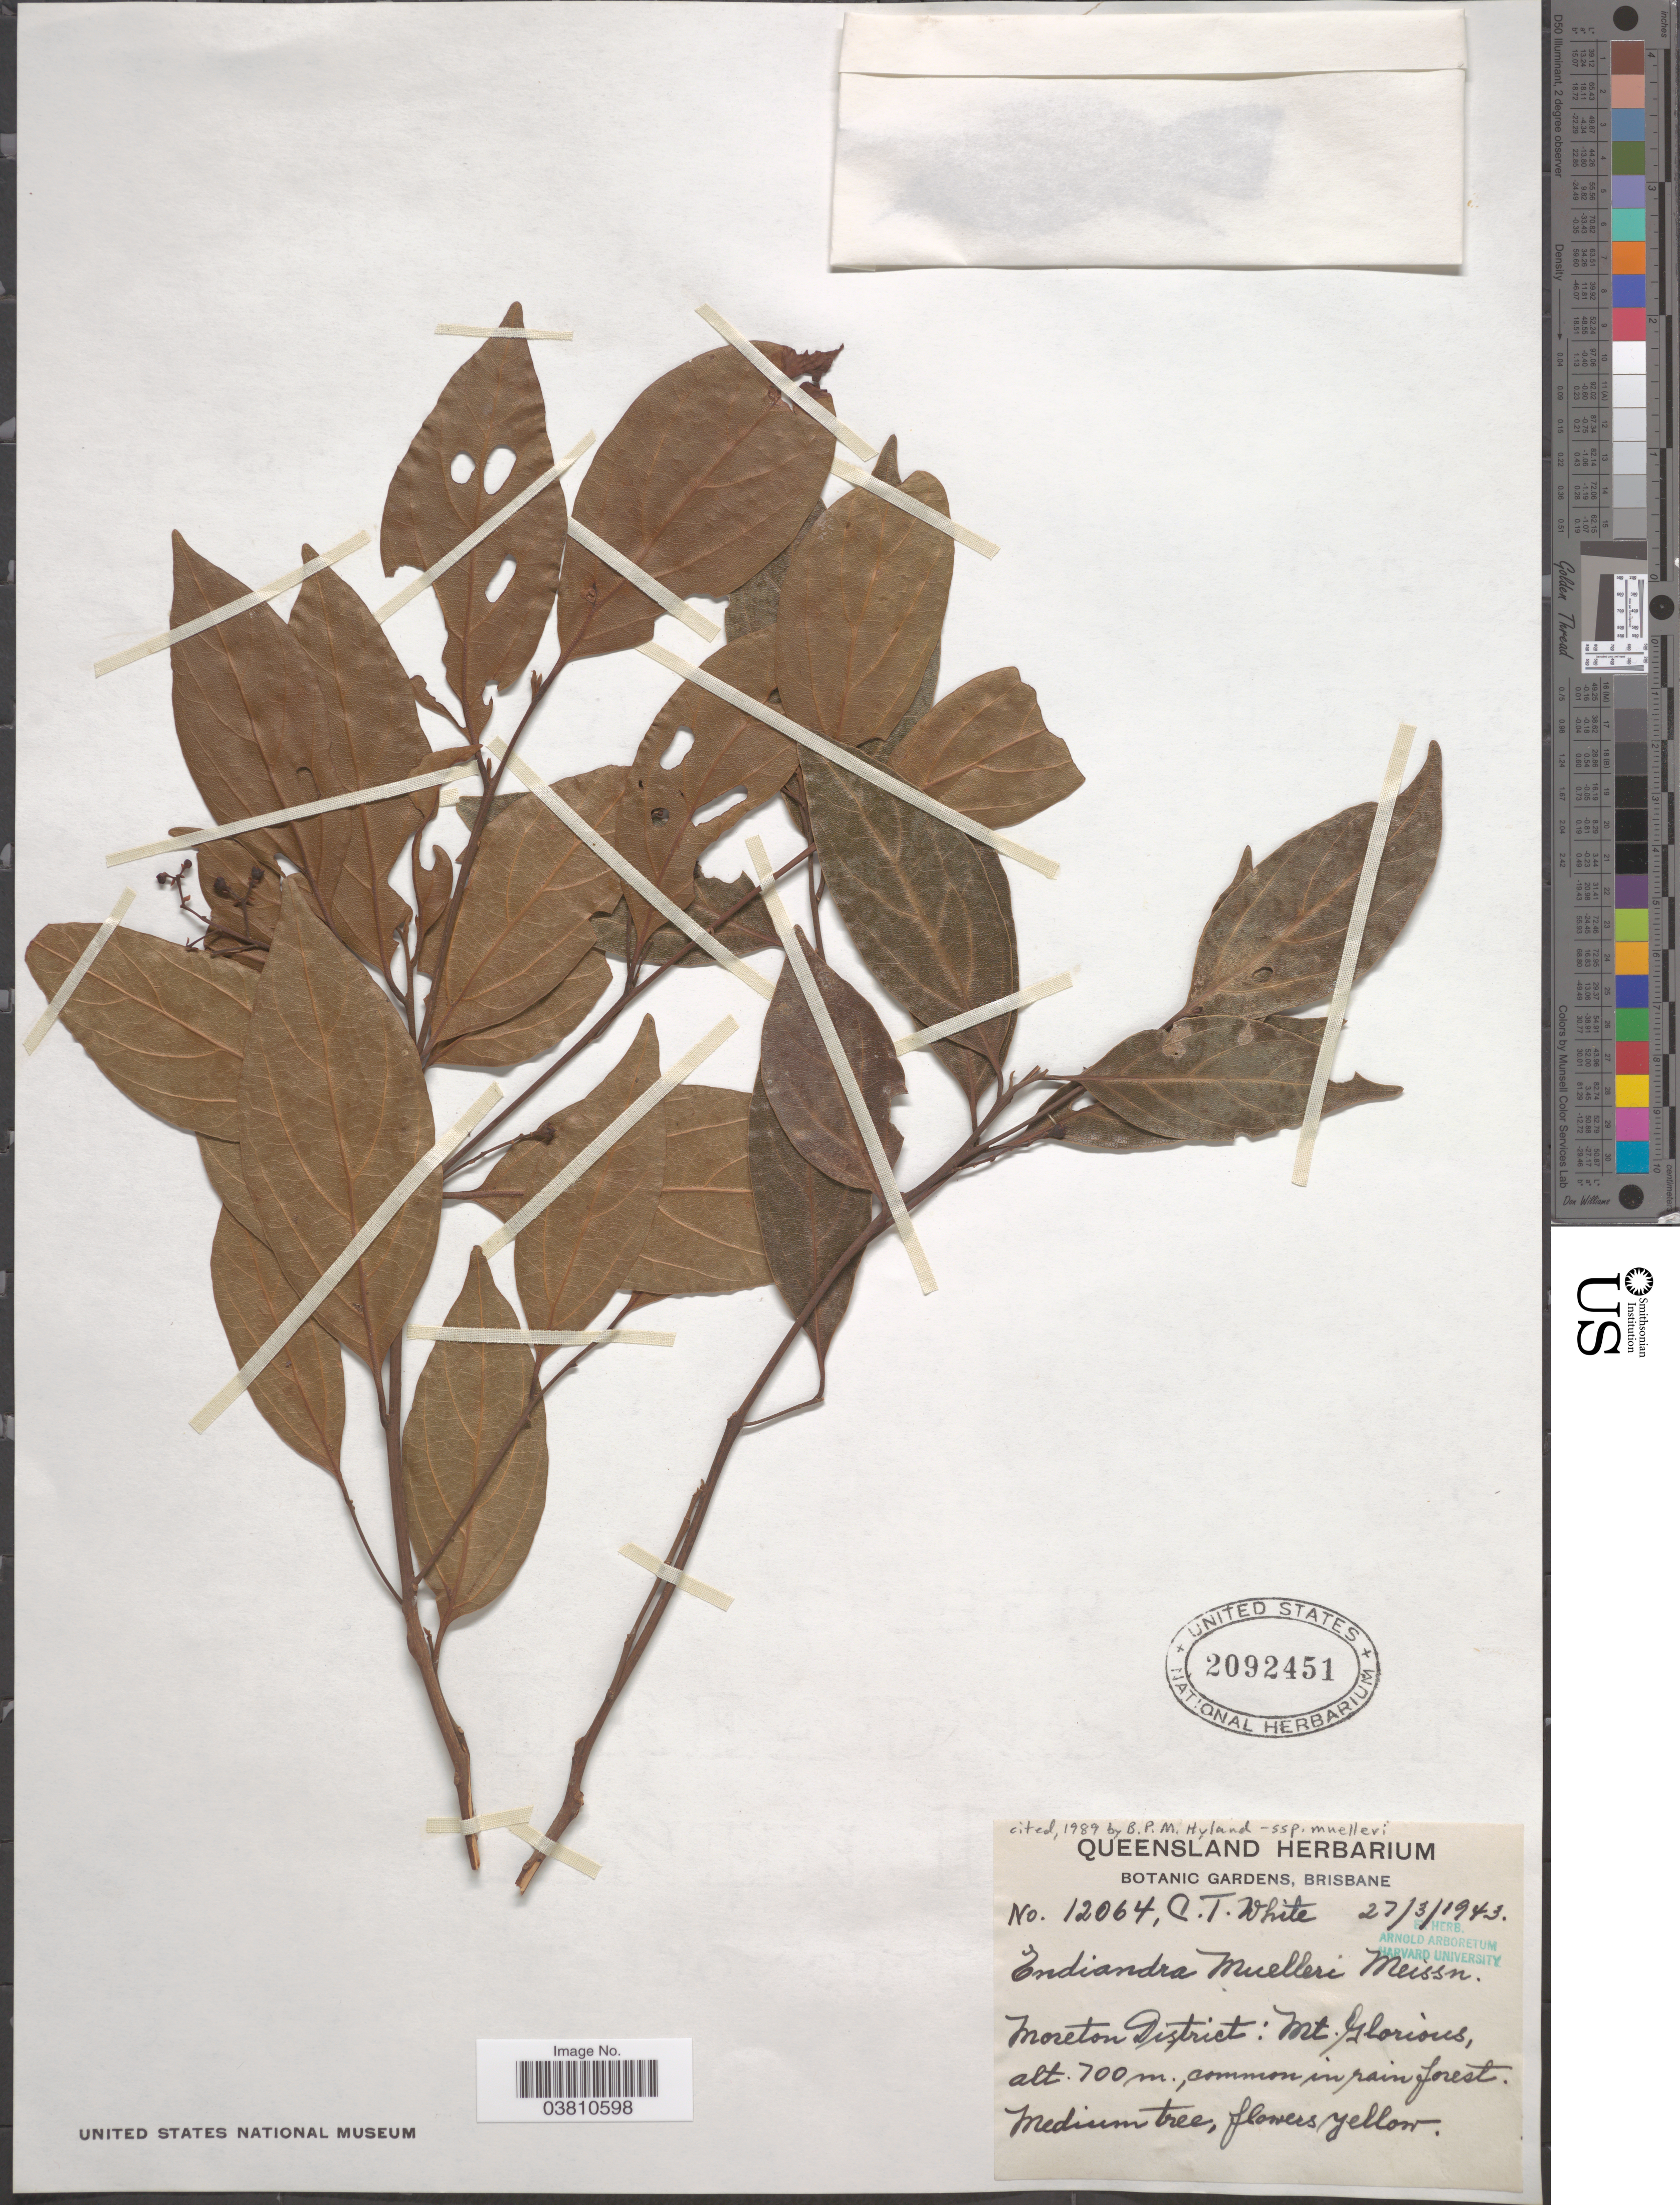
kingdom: Plantae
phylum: Tracheophyta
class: Magnoliopsida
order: Laurales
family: Lauraceae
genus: Endiandra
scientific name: Endiandra muelleri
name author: Meisn.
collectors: C. T. White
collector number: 12064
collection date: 1943-03-27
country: Australia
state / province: Queensland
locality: Moreton District: Mt. Glorious.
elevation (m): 700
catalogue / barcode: US 2092451